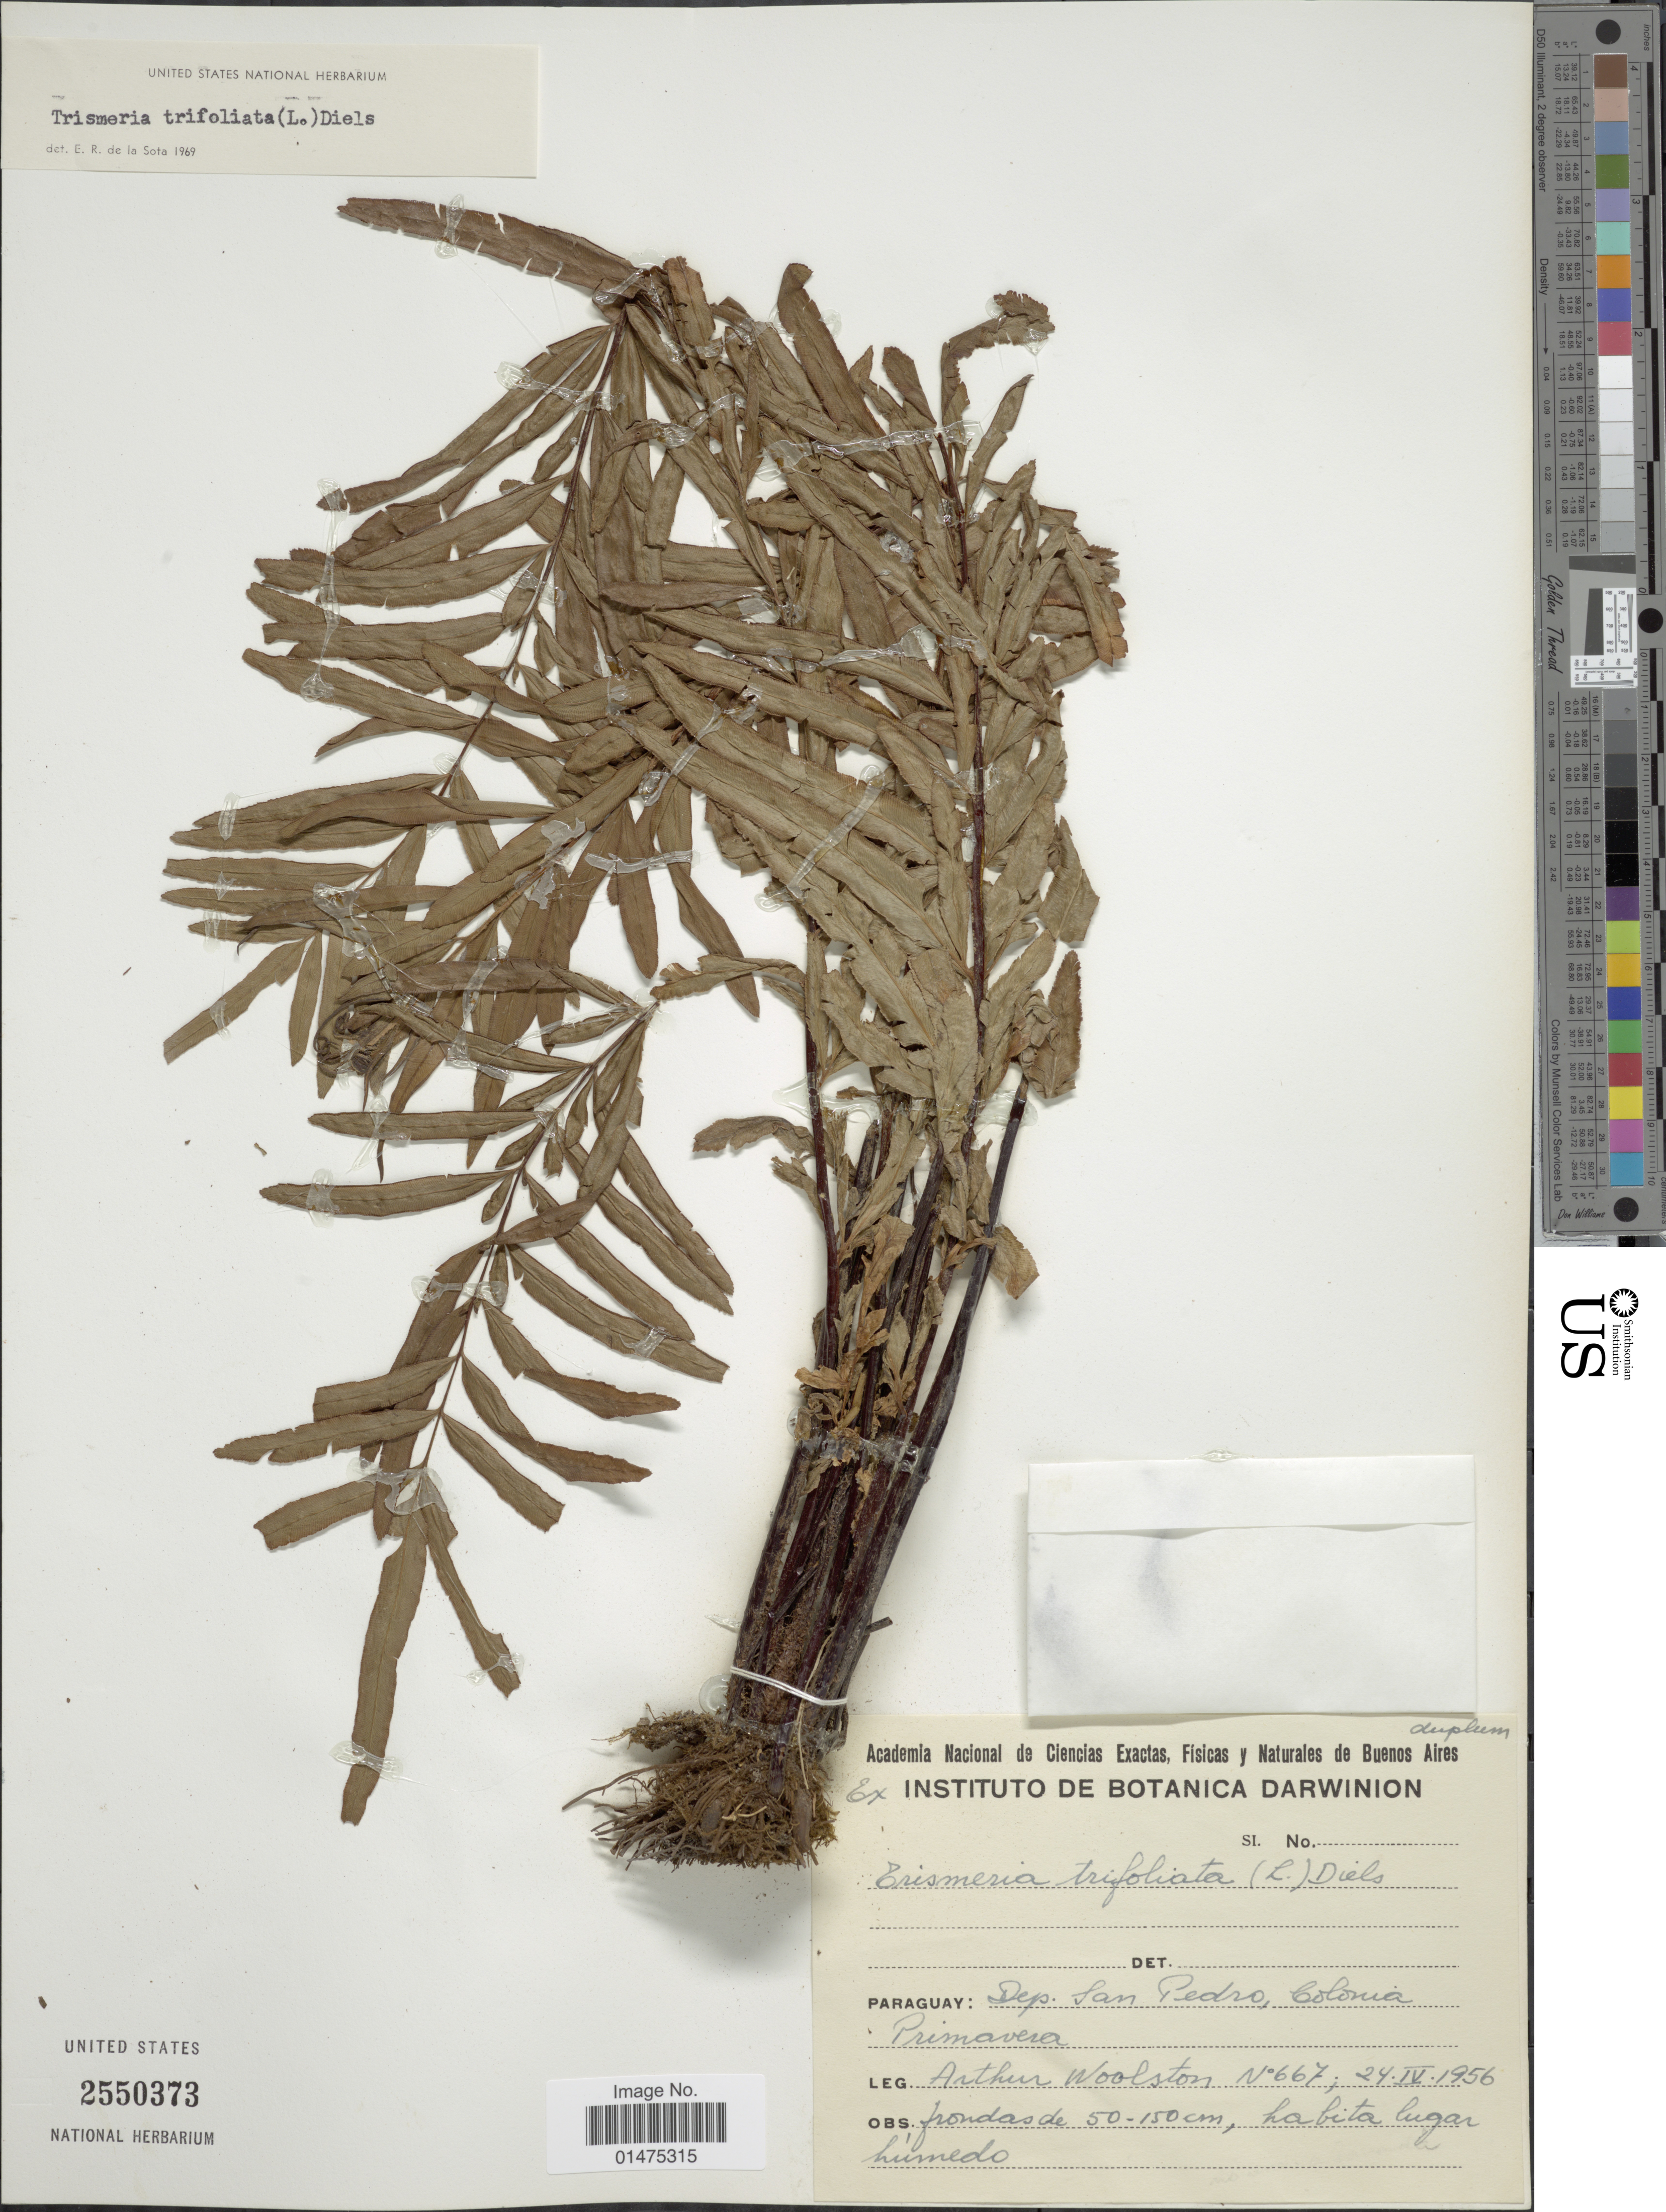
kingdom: Plantae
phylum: Tracheophyta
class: Polypodiopsida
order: Polypodiales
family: Pteridaceae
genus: Pityrogramma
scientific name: Pityrogramma trifoliata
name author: (L.) R.M. Tryon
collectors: A. L. Woolston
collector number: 667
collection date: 1956-04-24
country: Paraguay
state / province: San Pedro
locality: Colonia Primavera.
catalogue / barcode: US 2550373